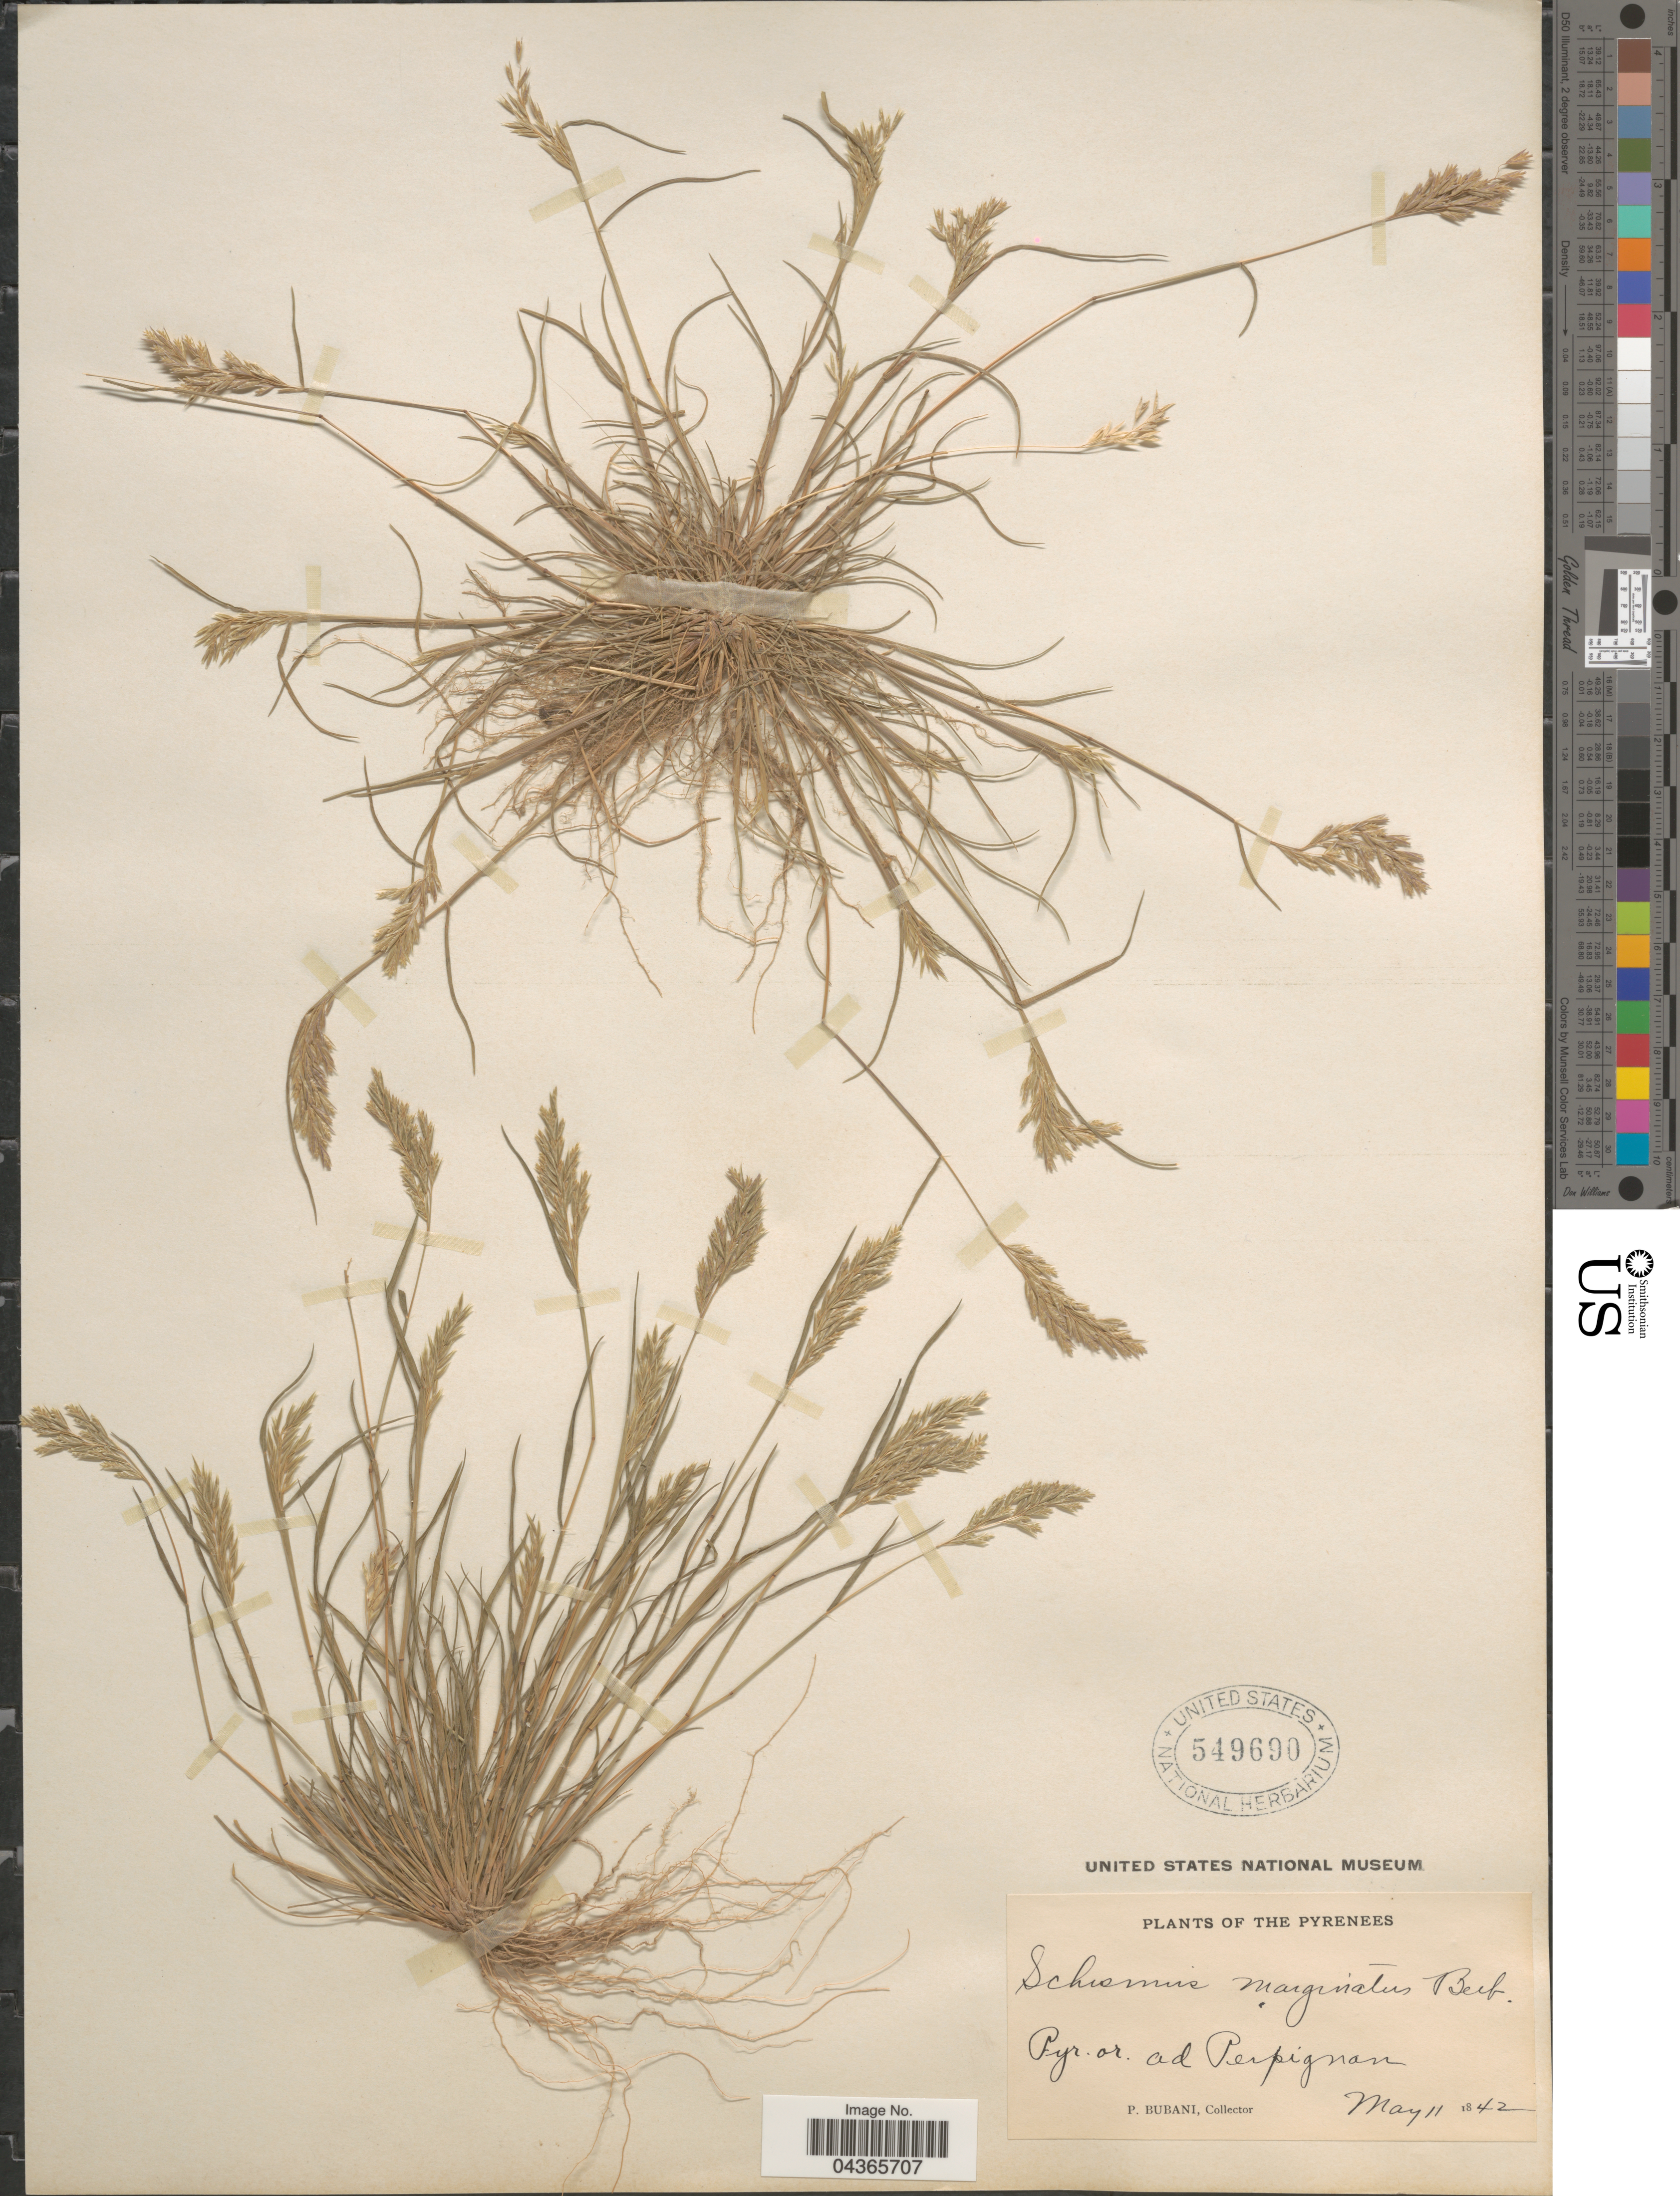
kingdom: Plantae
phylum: Tracheophyta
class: Liliopsida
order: Poales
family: Poaceae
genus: Schismus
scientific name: Schismus barbatus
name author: (L.) Thell.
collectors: P. Bubani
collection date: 1842-05-11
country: France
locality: The Pyrenees. Pyr. or. ad Perpignan.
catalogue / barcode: US 549690